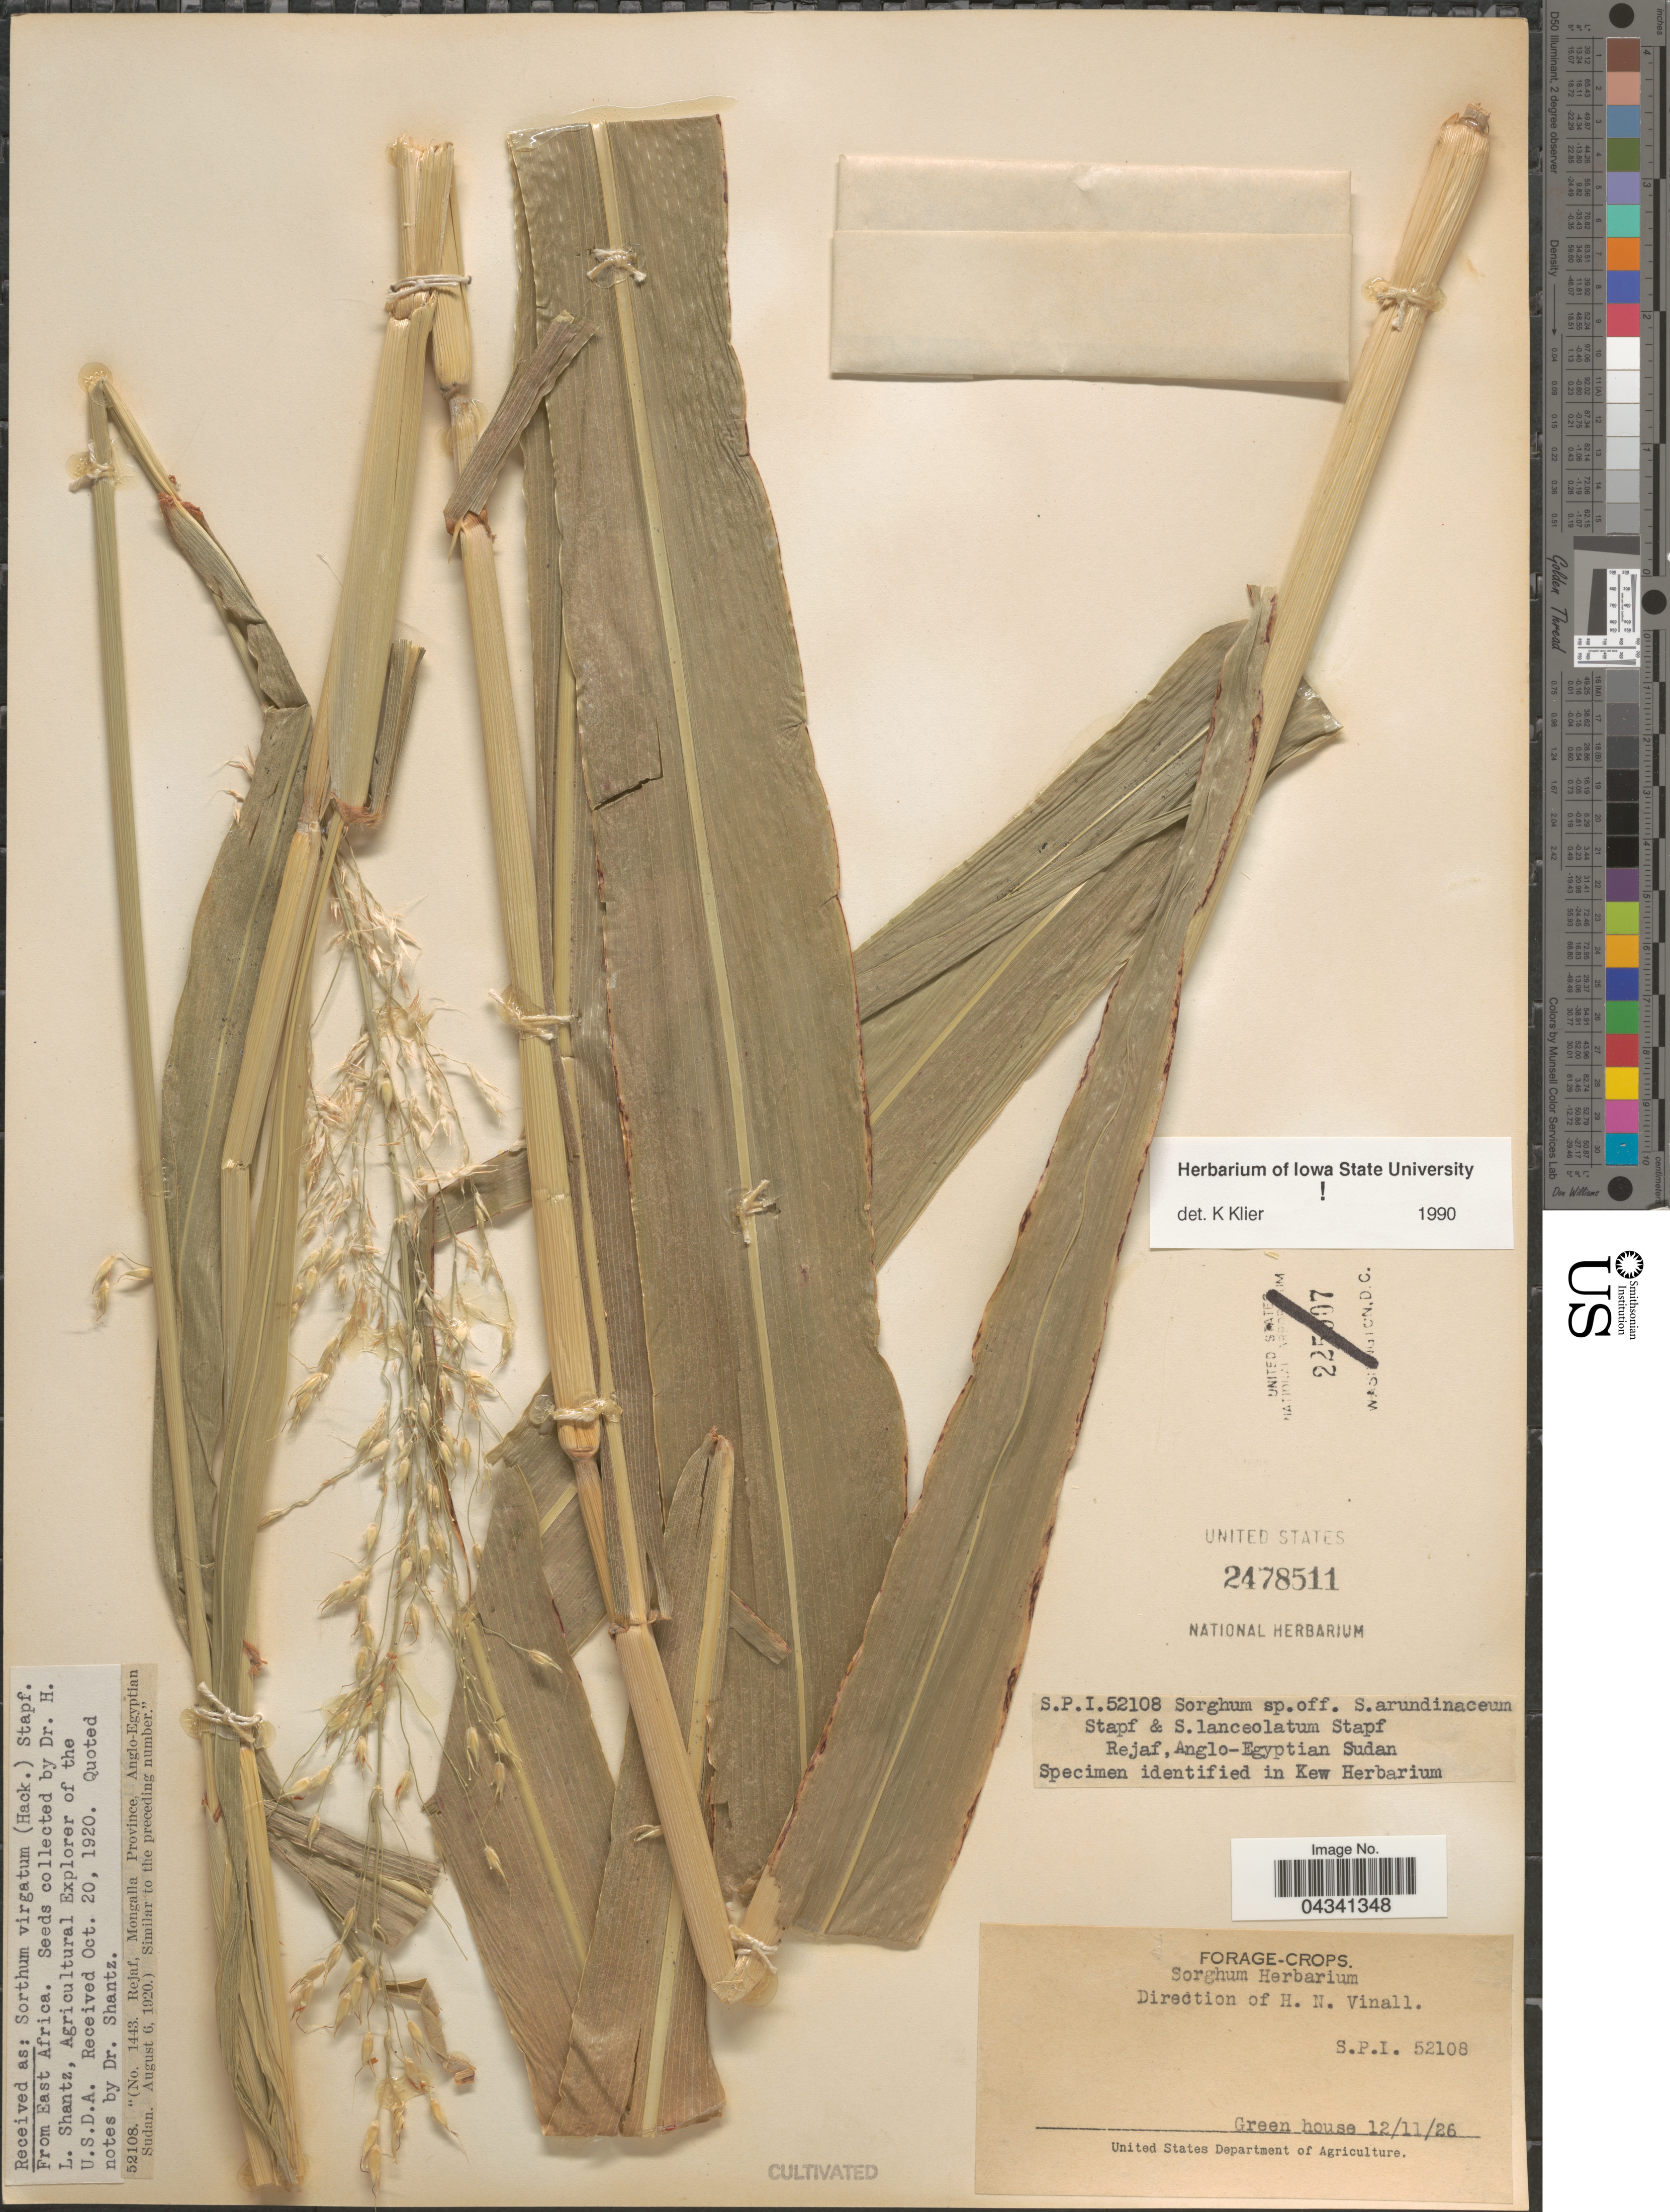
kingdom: Plantae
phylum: Tracheophyta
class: Liliopsida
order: Poales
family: Poaceae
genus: Sorghum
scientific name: Sorghum arundinaceum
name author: (Desv.) Stapf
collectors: H. Vinall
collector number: S.P.I. 52108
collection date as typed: Transcribed d/m/y: 11/12/26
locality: Green house.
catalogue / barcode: US 2478511